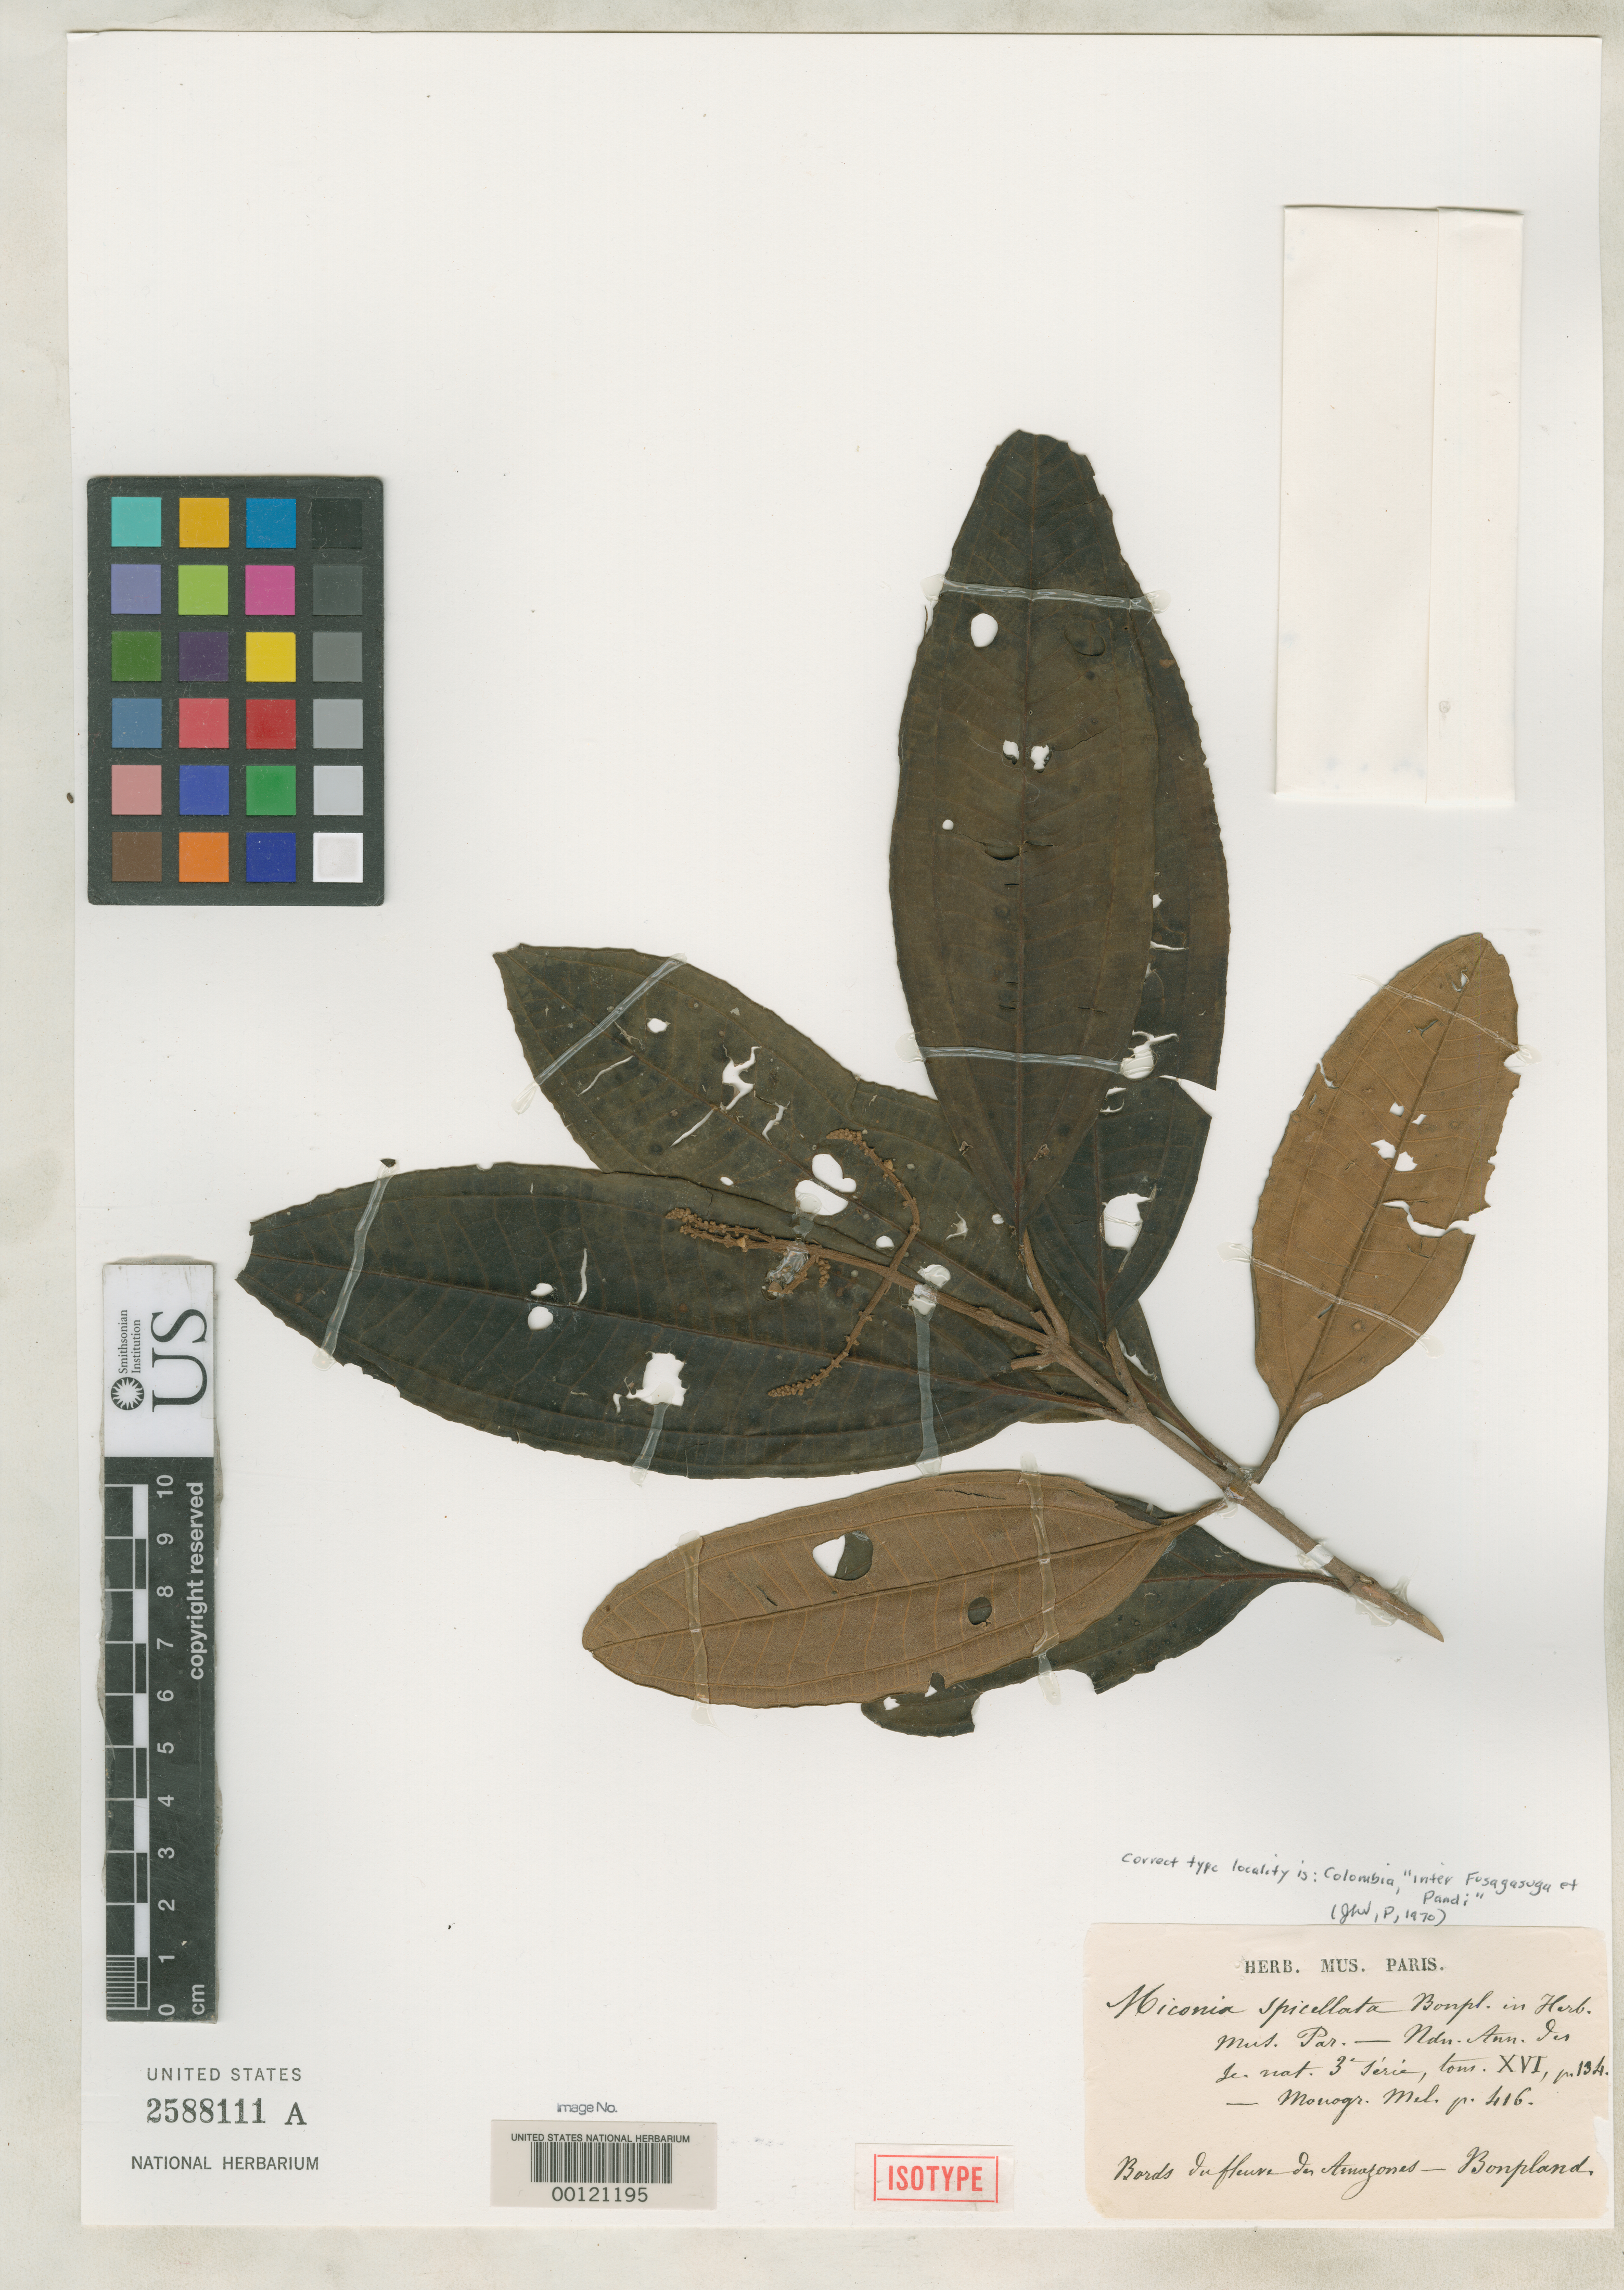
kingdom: Plantae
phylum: Tracheophyta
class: Magnoliopsida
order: Myrtales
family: Melastomataceae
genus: Miconia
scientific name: Miconia spicellata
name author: Bonpl. ex Naudin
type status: Isotype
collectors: A. J. A. Bonpland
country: Colombia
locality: Between Fusagasugá and Pandi.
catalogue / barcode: US 2588111A